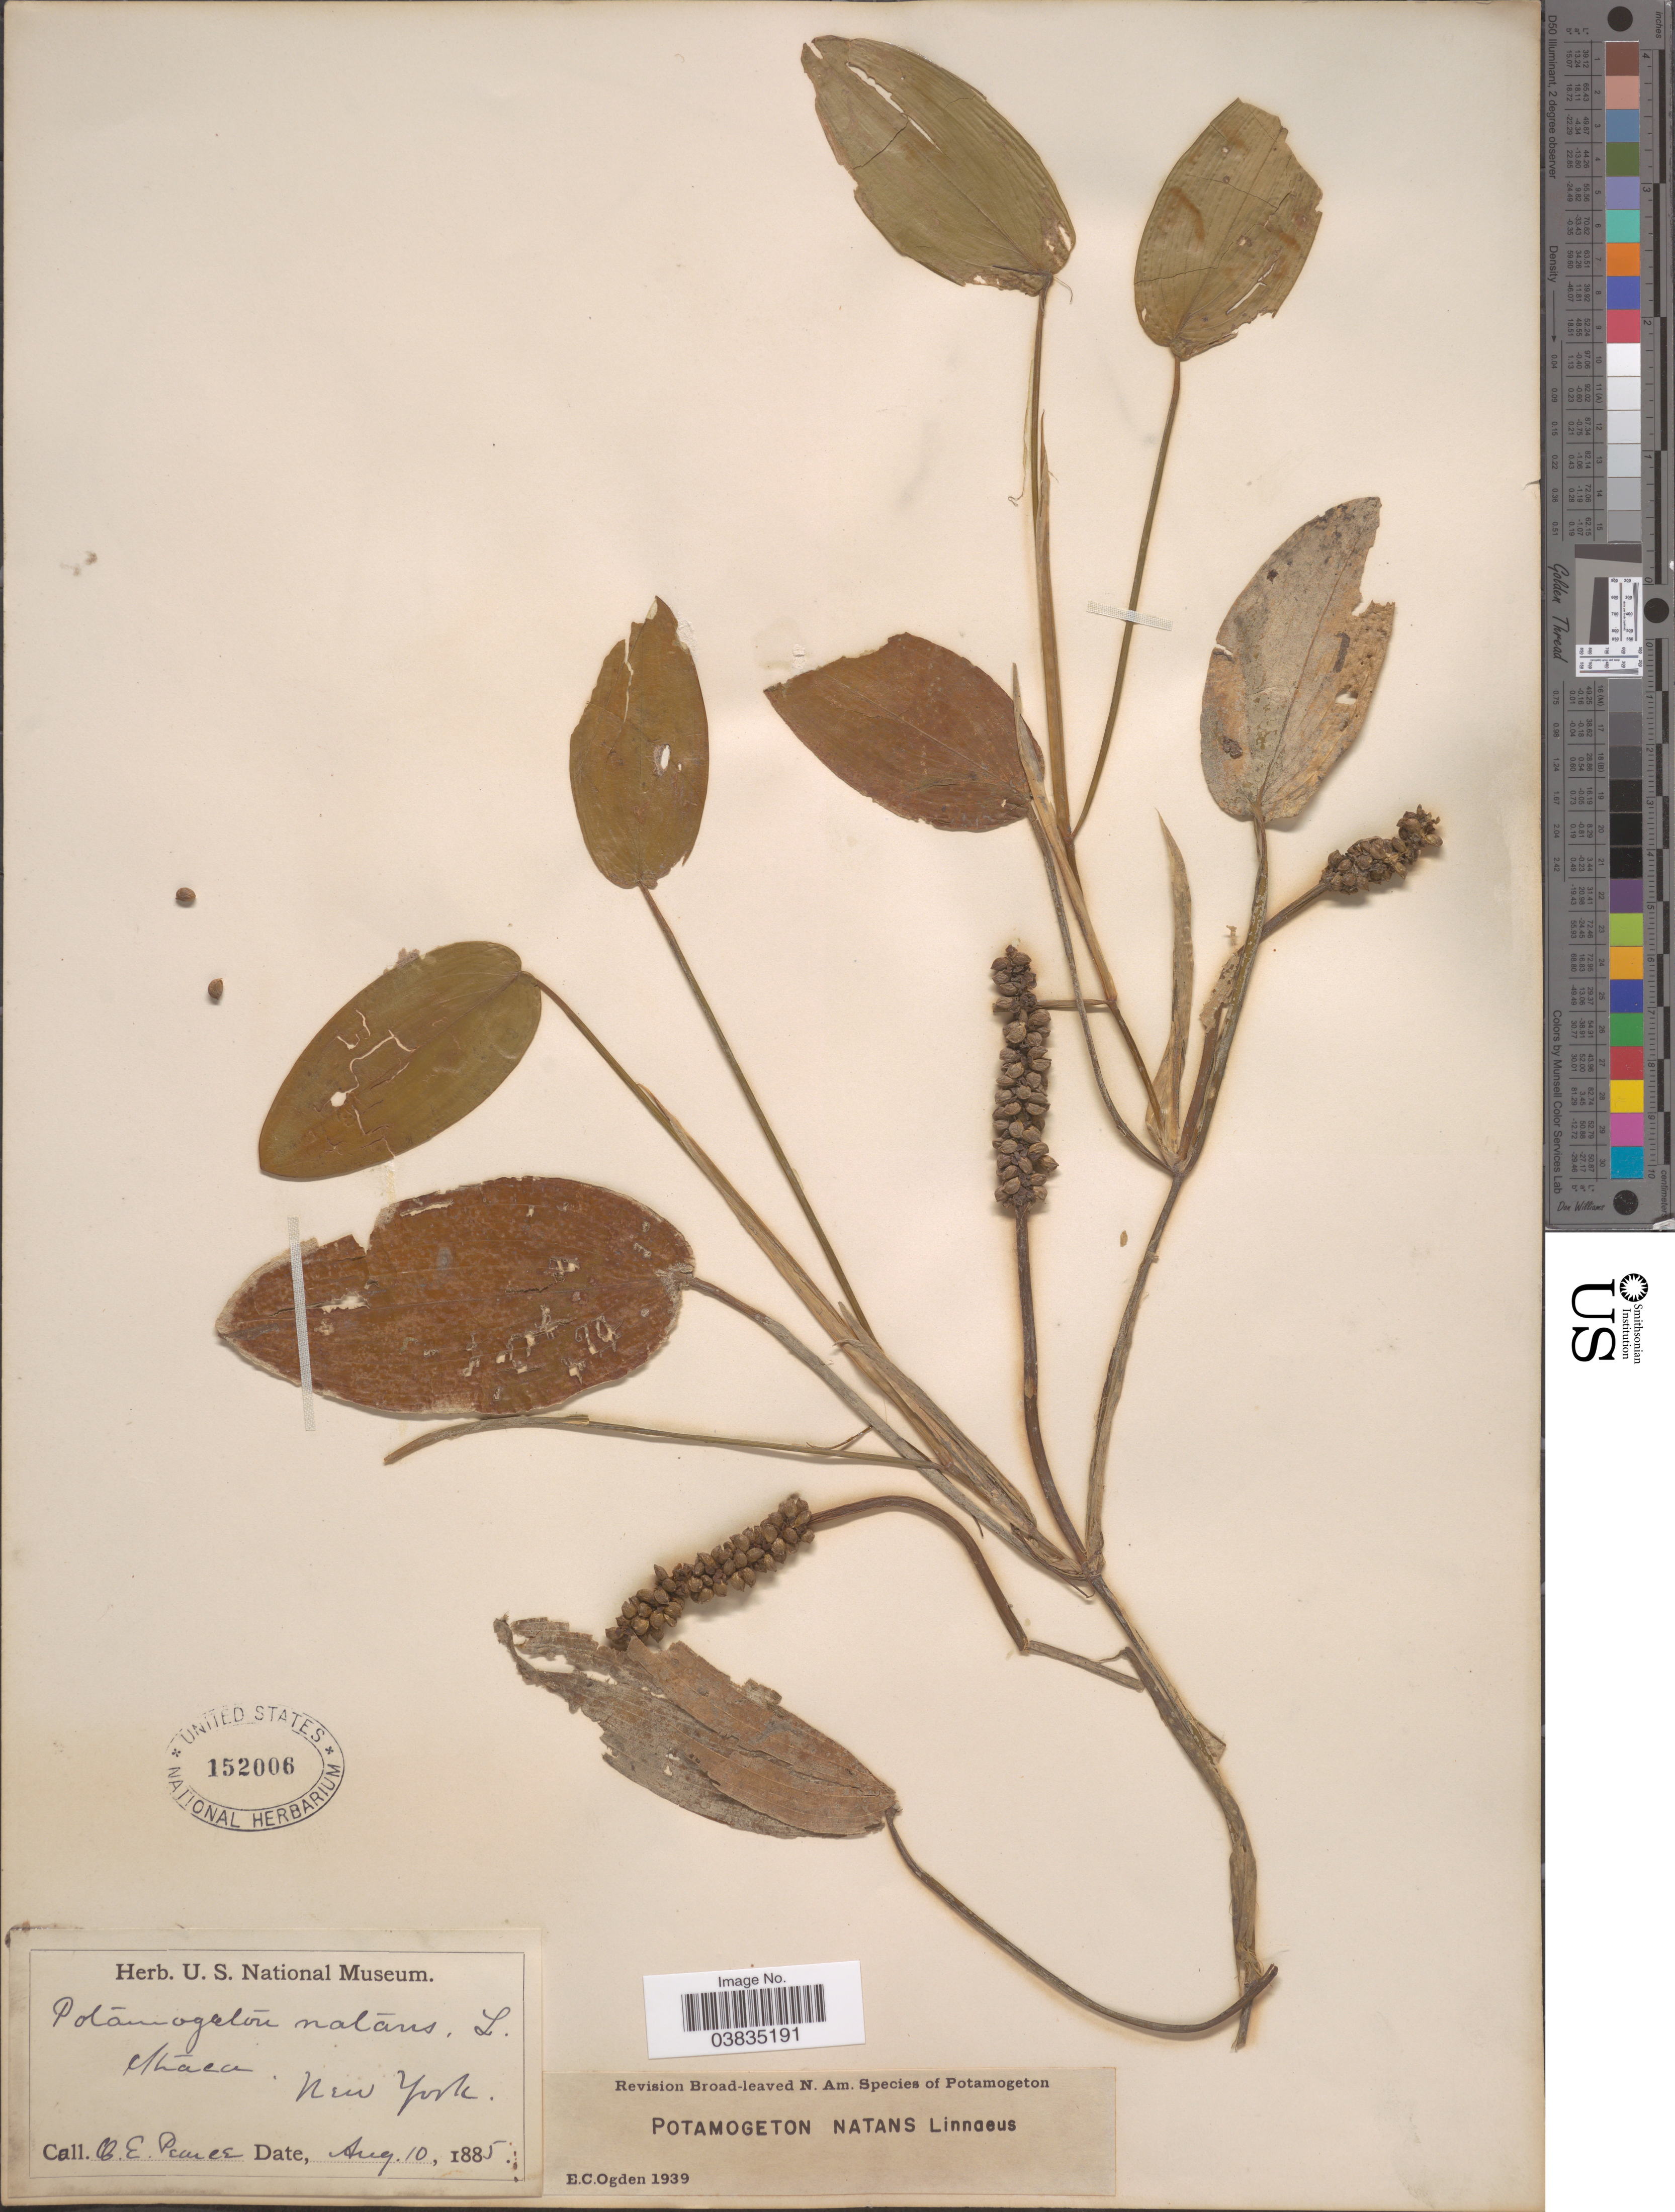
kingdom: Plantae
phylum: Tracheophyta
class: Liliopsida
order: Alismatales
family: Potamogetonaceae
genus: Potamogeton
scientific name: Potamogeton natans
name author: L.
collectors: O. E. Pearce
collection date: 1885-08-10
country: United States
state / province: New York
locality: Ithaca.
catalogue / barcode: US 152006